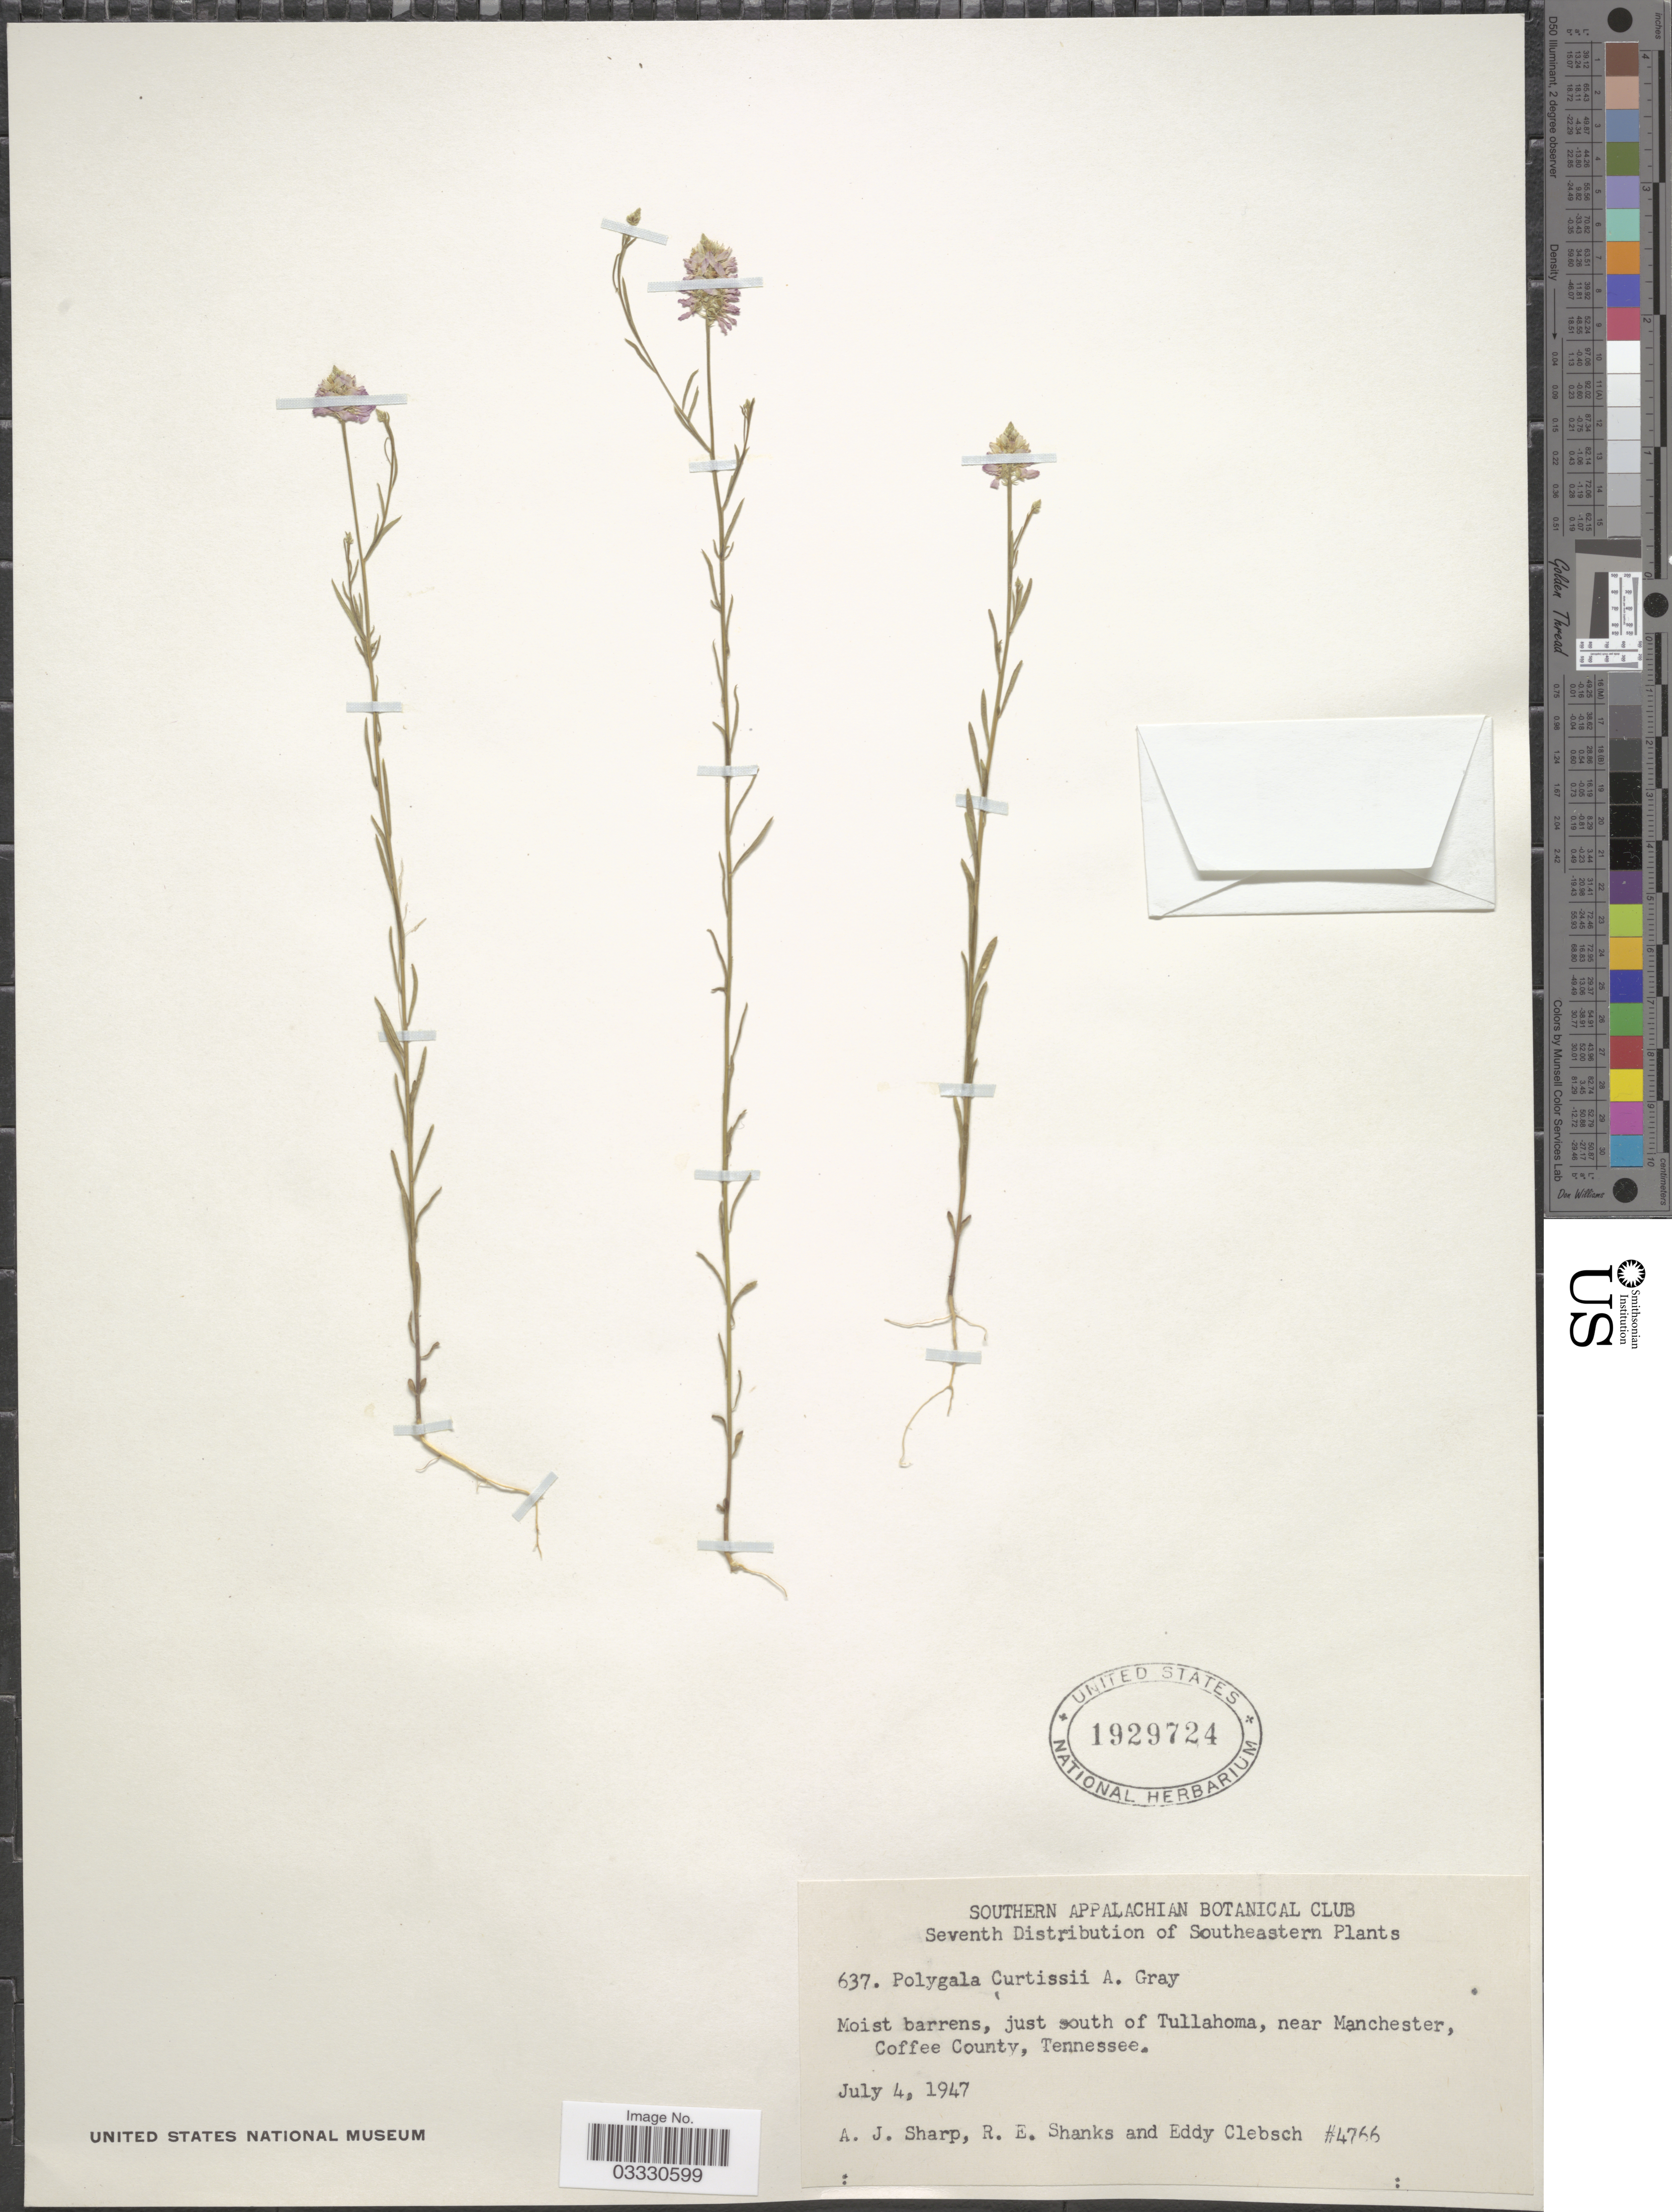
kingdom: Plantae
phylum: Tracheophyta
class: Magnoliopsida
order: Fabales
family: Polygalaceae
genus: Polygala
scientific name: Polygala curtissii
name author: A. Gray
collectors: A. J. Sharp, R. Shanks & E. Clebsch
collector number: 4766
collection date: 1947-07-04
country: United States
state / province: Tennessee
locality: Moist barrens, just south of Tullahoma, near Manchester, Coffee County.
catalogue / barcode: US 1929724